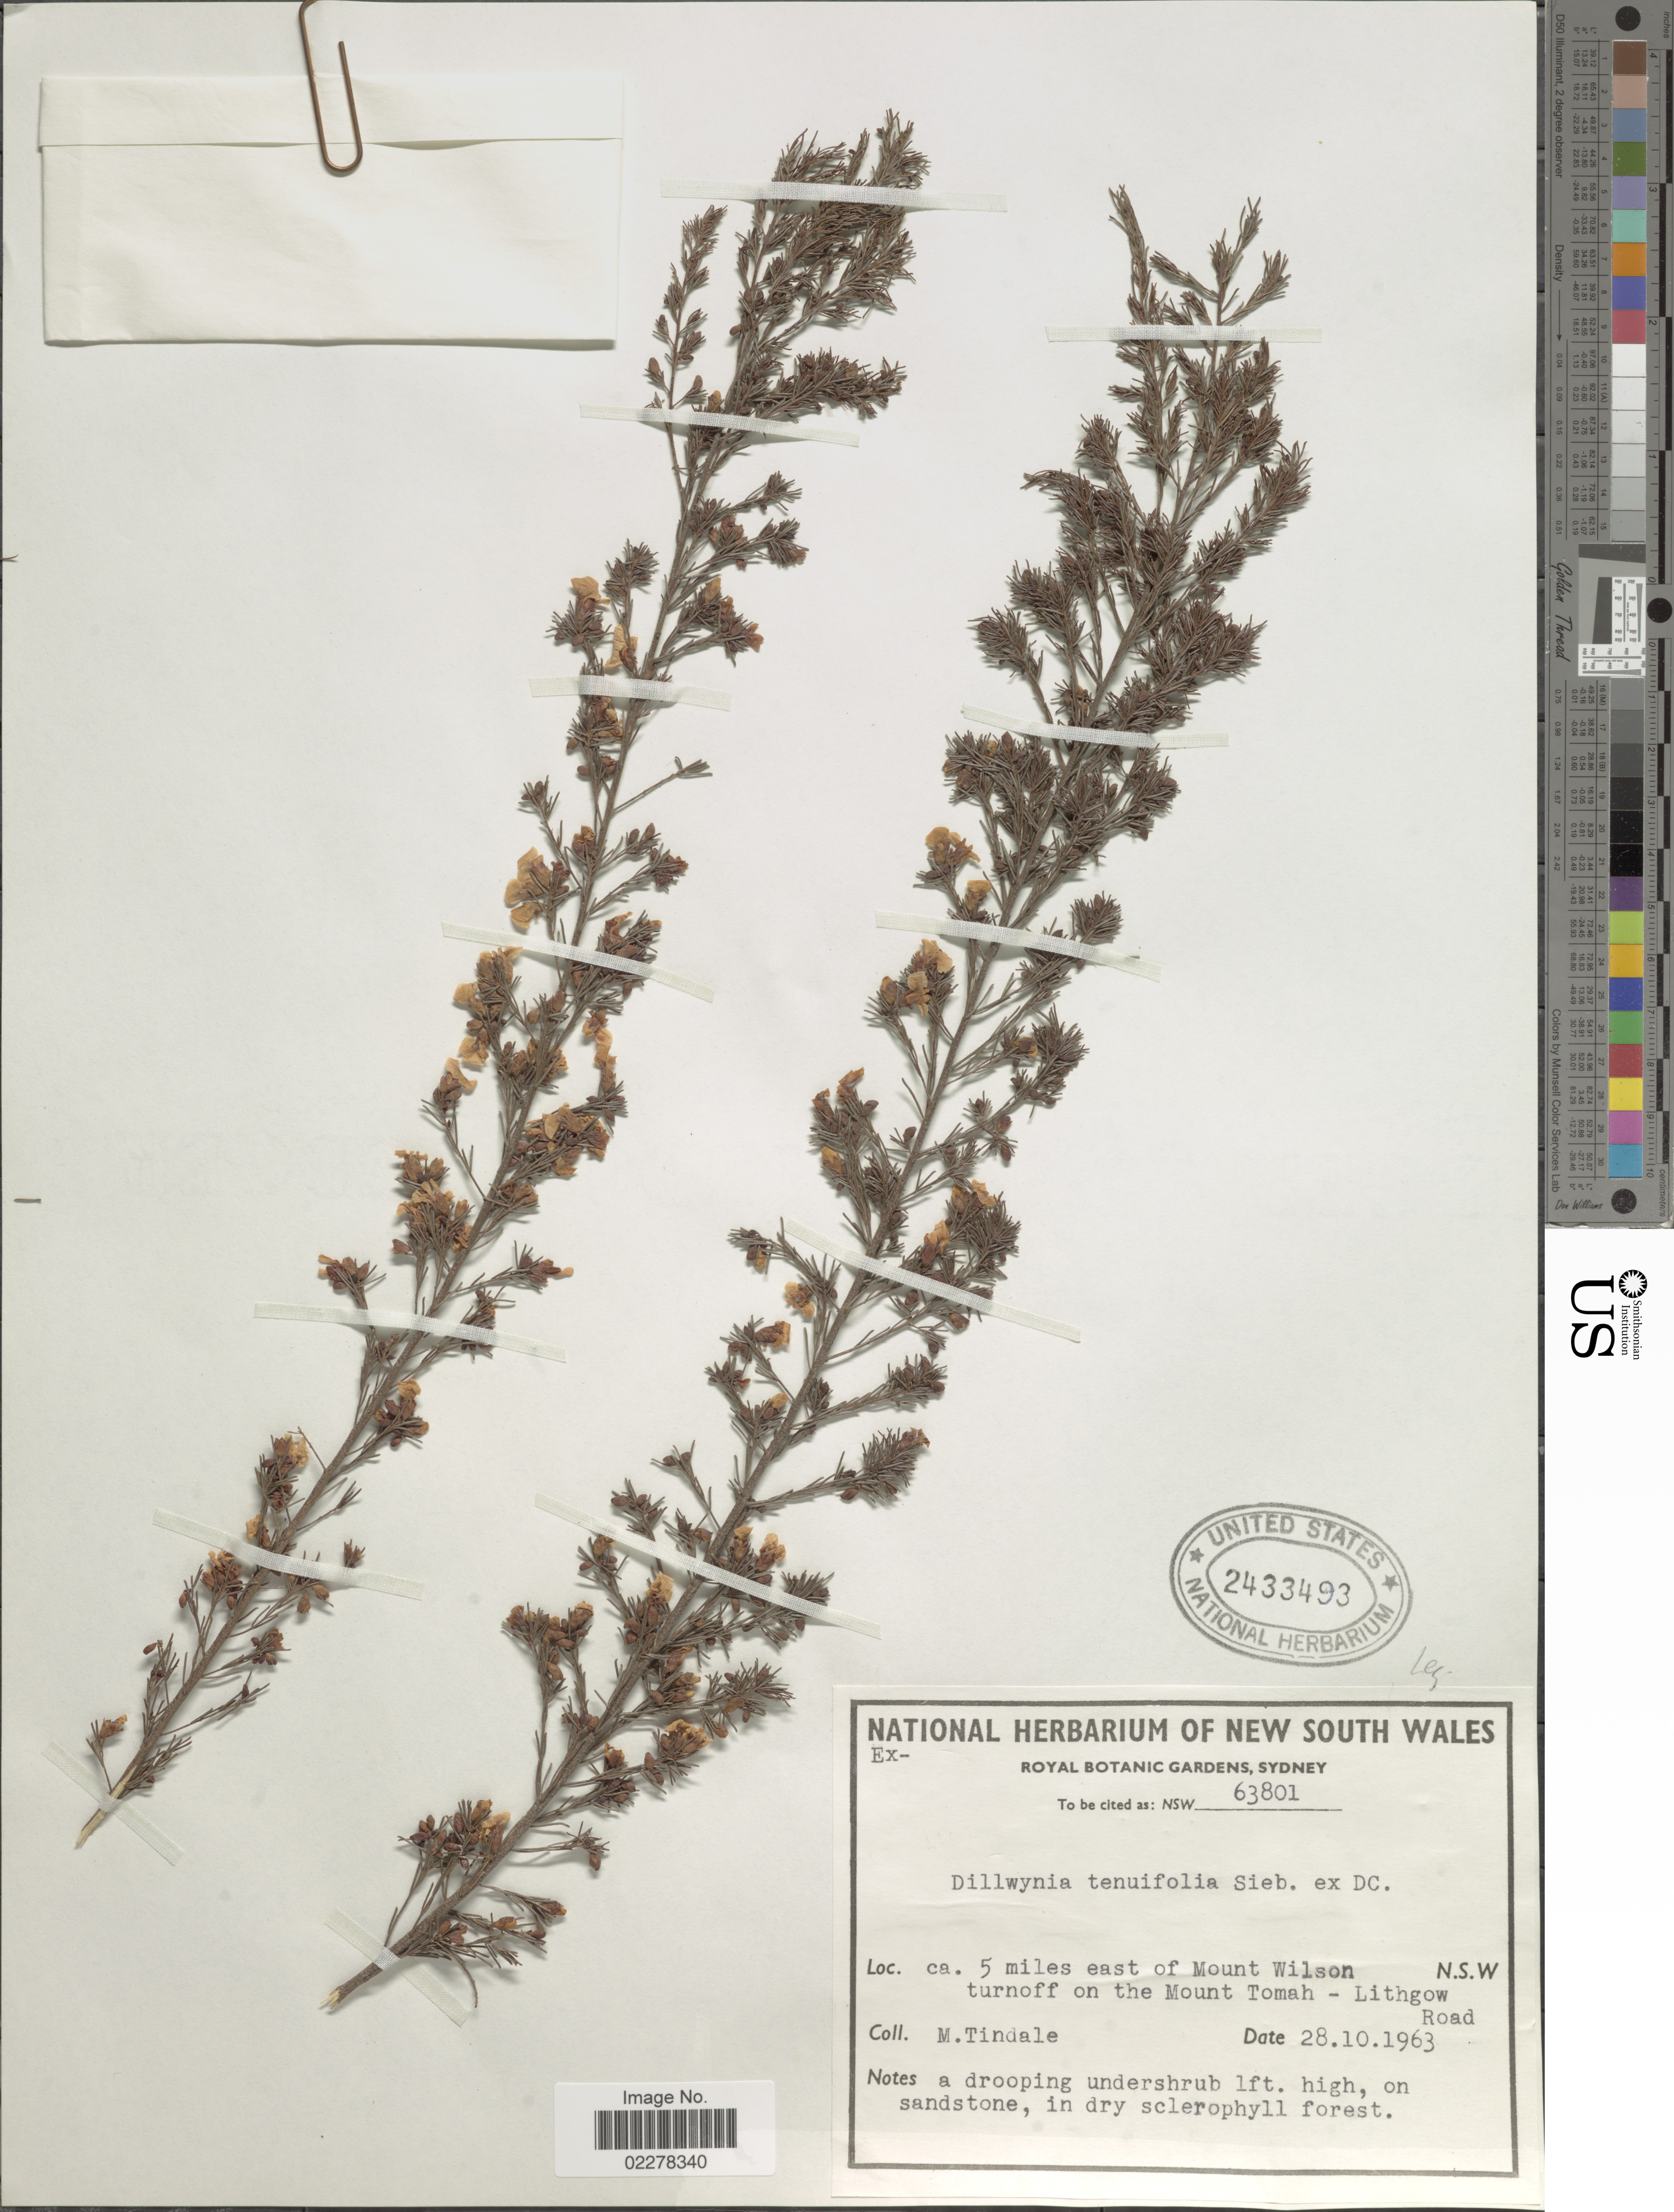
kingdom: Plantae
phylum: Tracheophyta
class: Magnoliopsida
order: Fabales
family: Fabaceae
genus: Dillwynia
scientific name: Dillwynia tenuifolia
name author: Sieber ex DC.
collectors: M. D. Tindale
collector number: NSW63801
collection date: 1963-10-28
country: Australia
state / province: New South Wales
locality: Ca. 5 miles east of Mount Wilson turnoff on the Mount Tomah - Lithgow Road. N.S.W.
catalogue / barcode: US 2433493